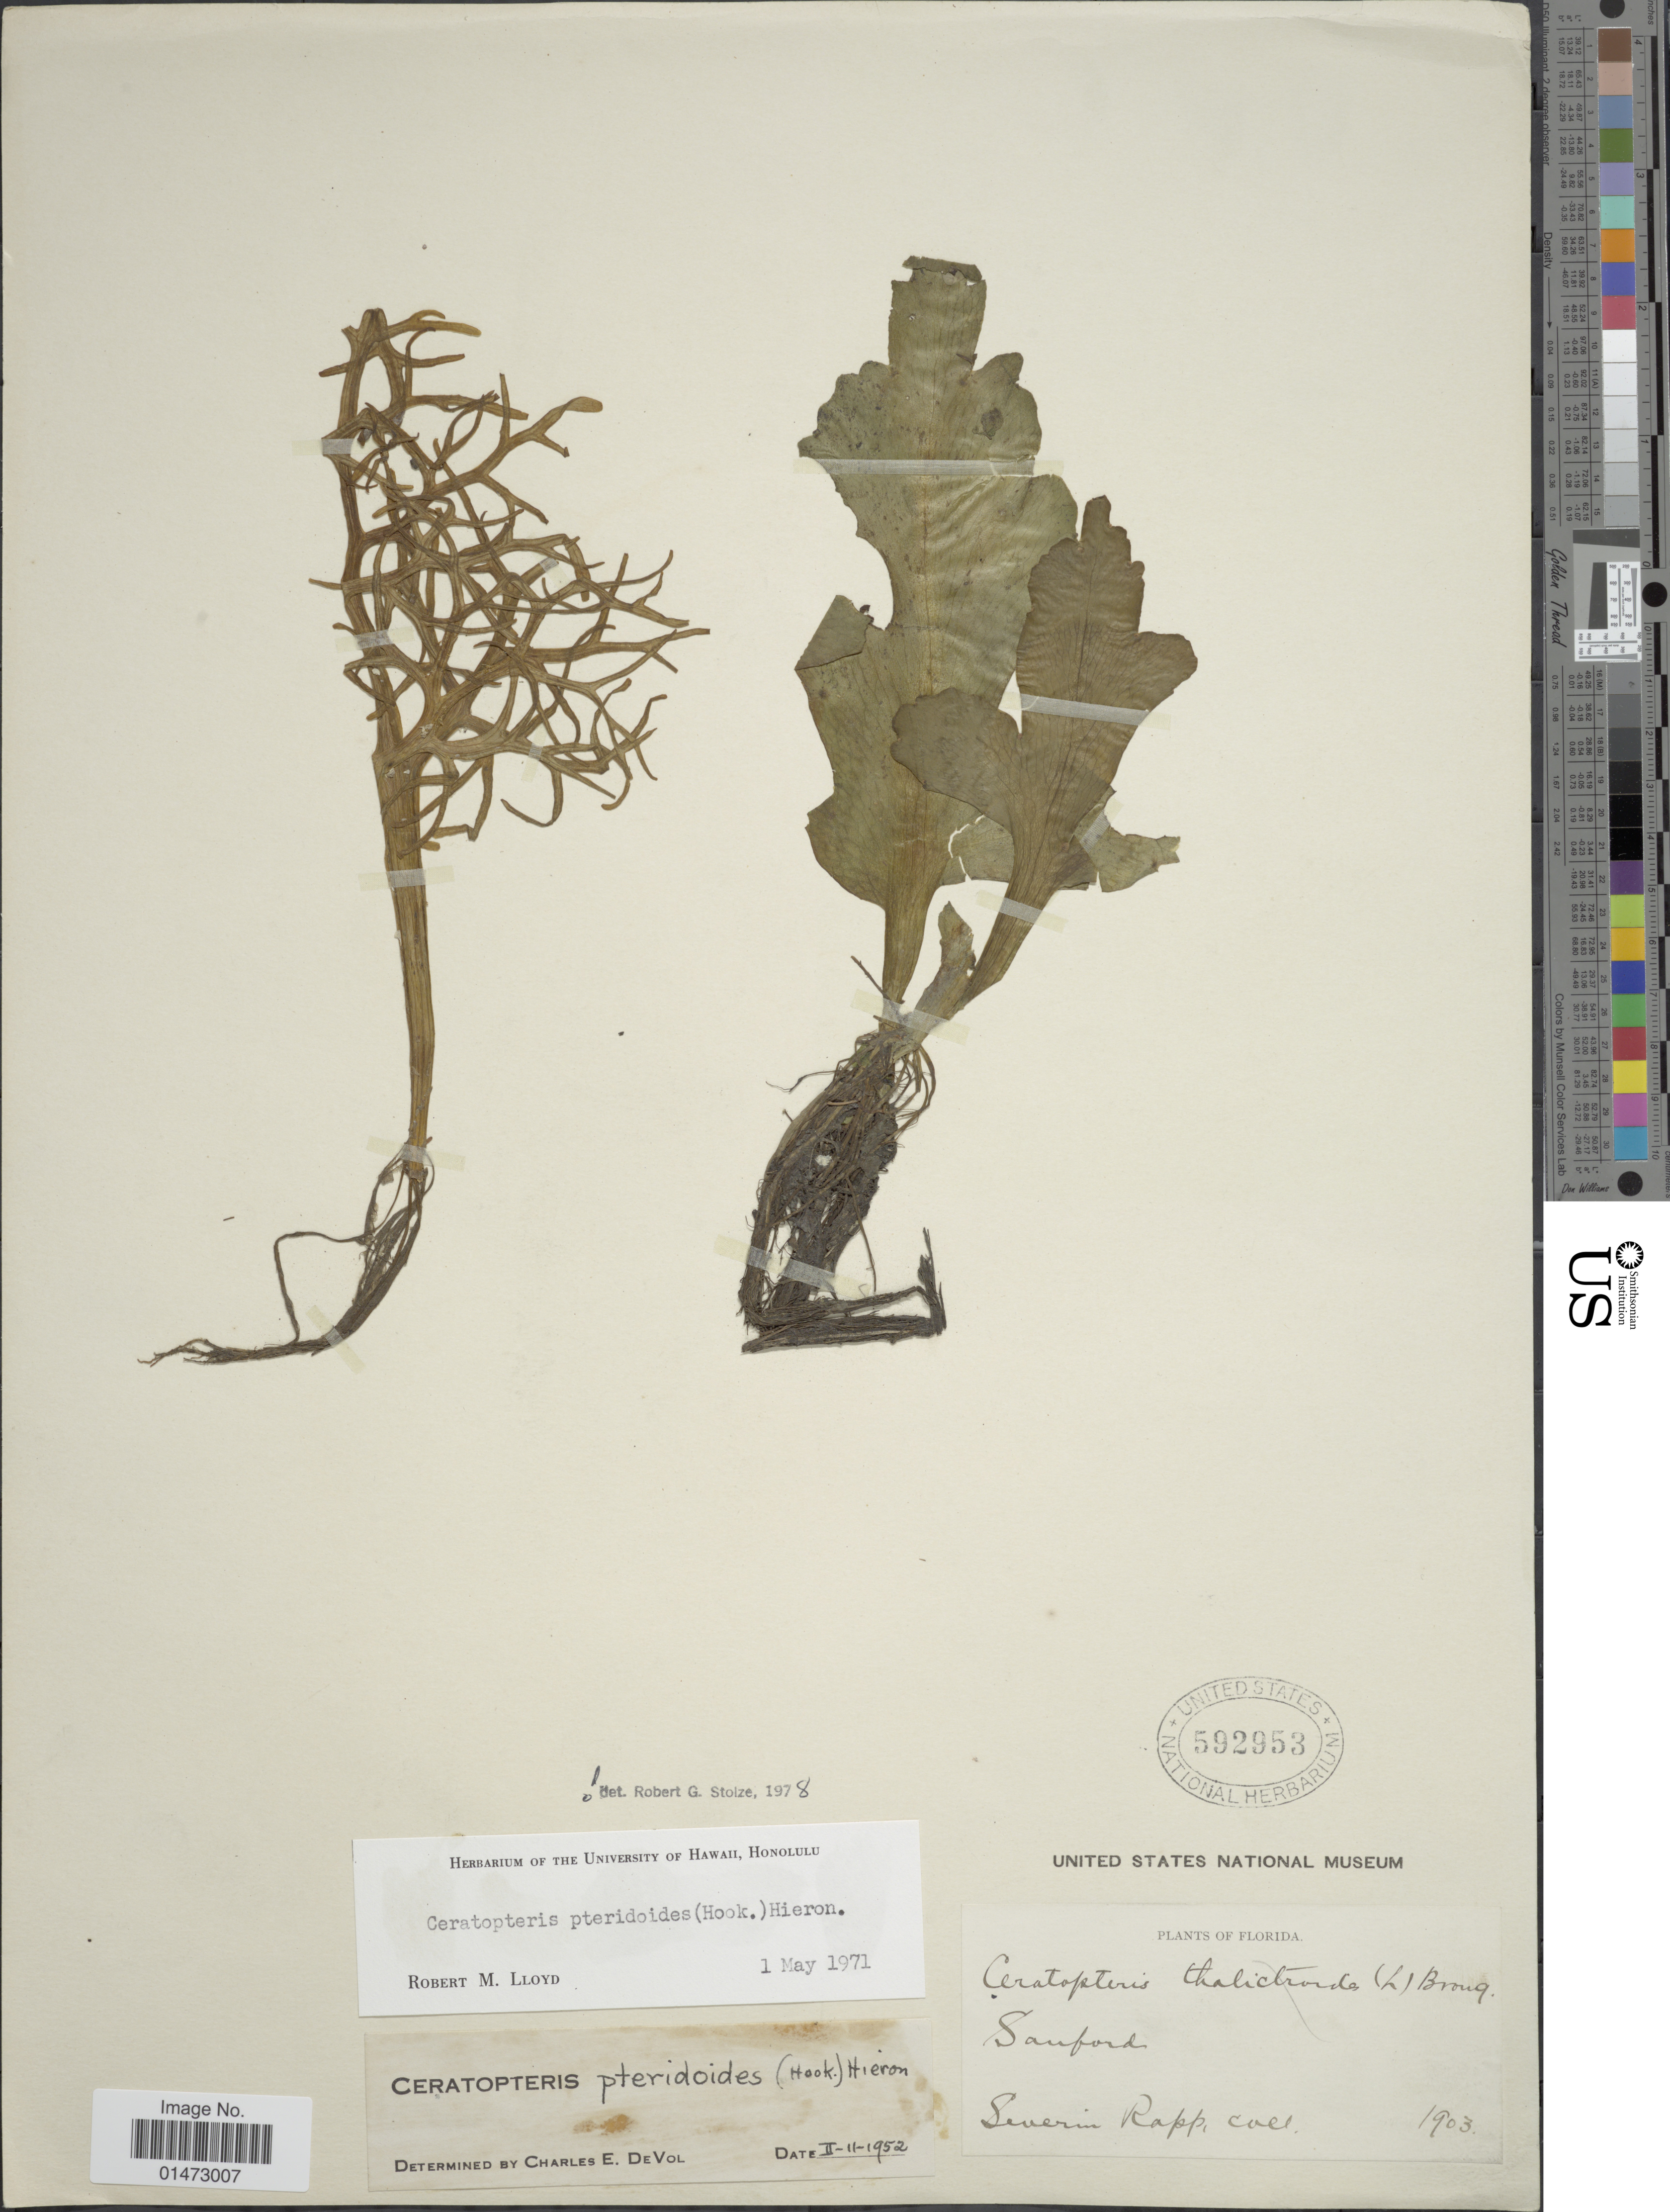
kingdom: Plantae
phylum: Tracheophyta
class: Polypodiopsida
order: Polypodiales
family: Pteridaceae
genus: Ceratopteris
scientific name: Ceratopteris pteridioides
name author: (Hook.) Hieron.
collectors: S. Rapp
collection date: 1903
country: United States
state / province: Florida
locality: Sanford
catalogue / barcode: US 592953